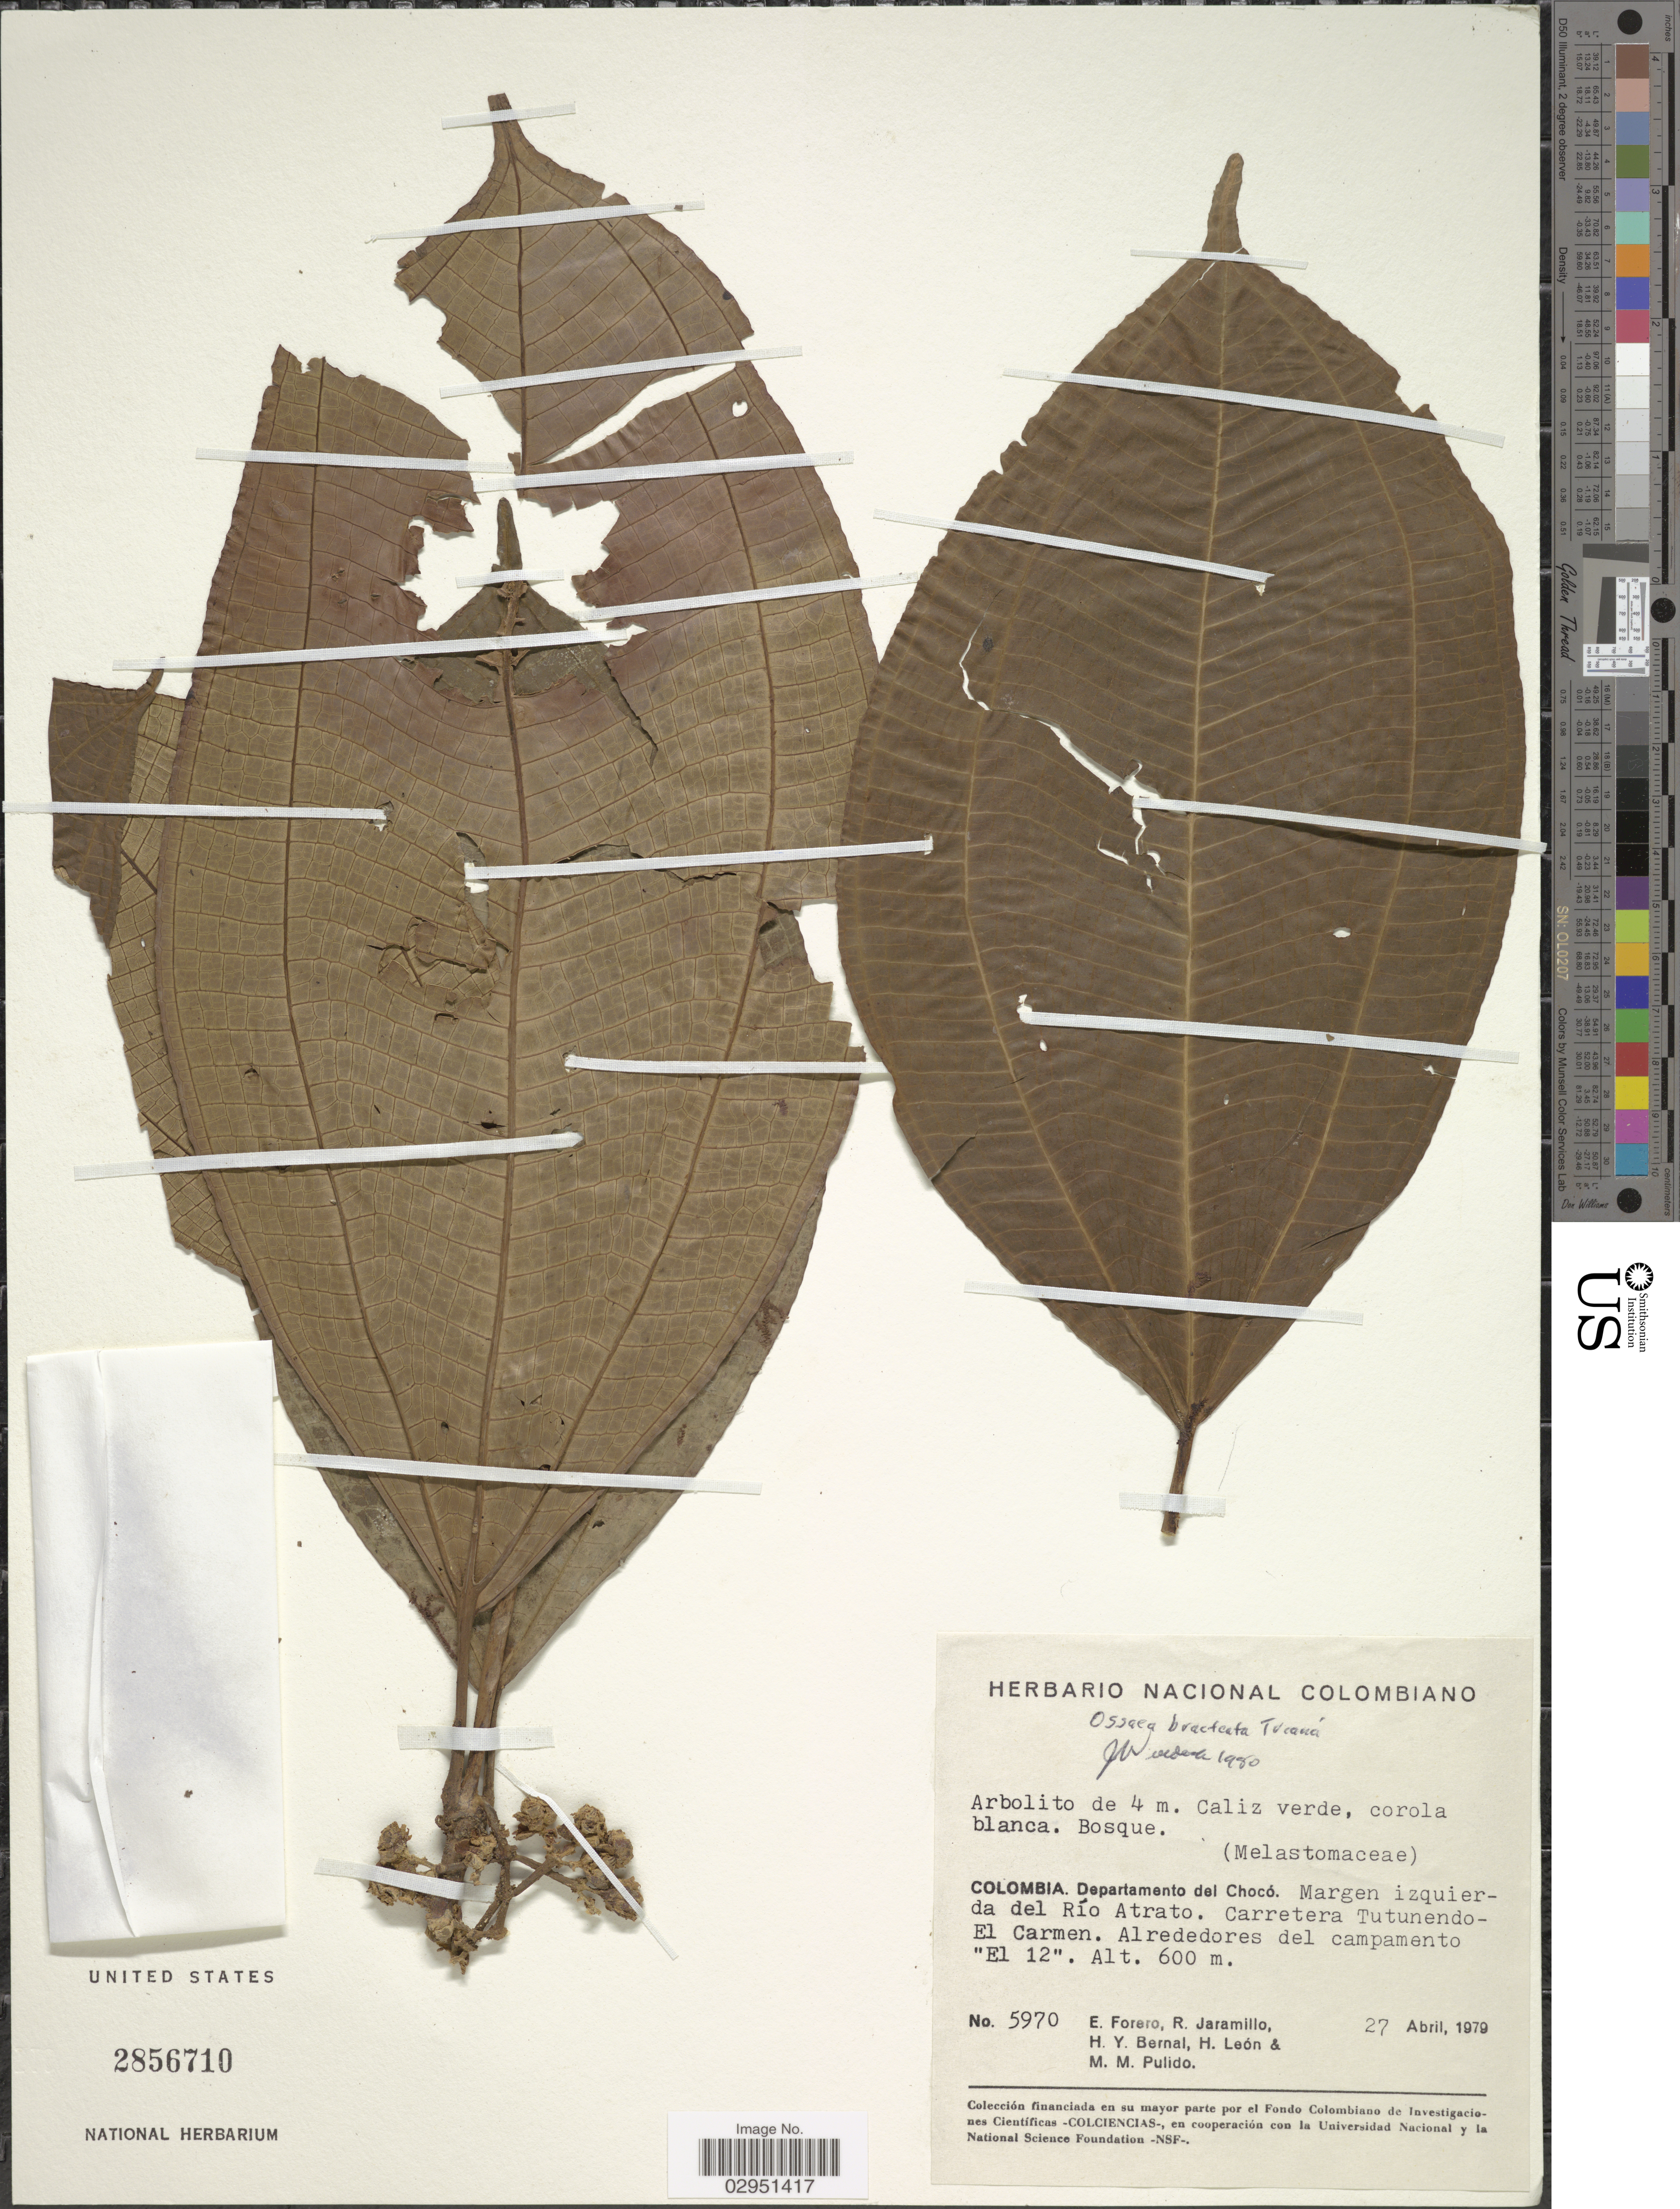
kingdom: Plantae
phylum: Tracheophyta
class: Magnoliopsida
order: Myrtales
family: Melastomataceae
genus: Ossaea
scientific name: Ossaea bracteata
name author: Triana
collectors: E. Forero, R. Jaramillo, H. Y. Bernal, H. León & M. Pulido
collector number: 5970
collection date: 1979-04-27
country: Colombia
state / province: Chocó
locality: Departamento del Chocó, Margen izquierda del Río Atrato, Carretera Tutunendo-El Carmen, Alrededores del campamento "El 12".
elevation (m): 600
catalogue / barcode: US 2856710